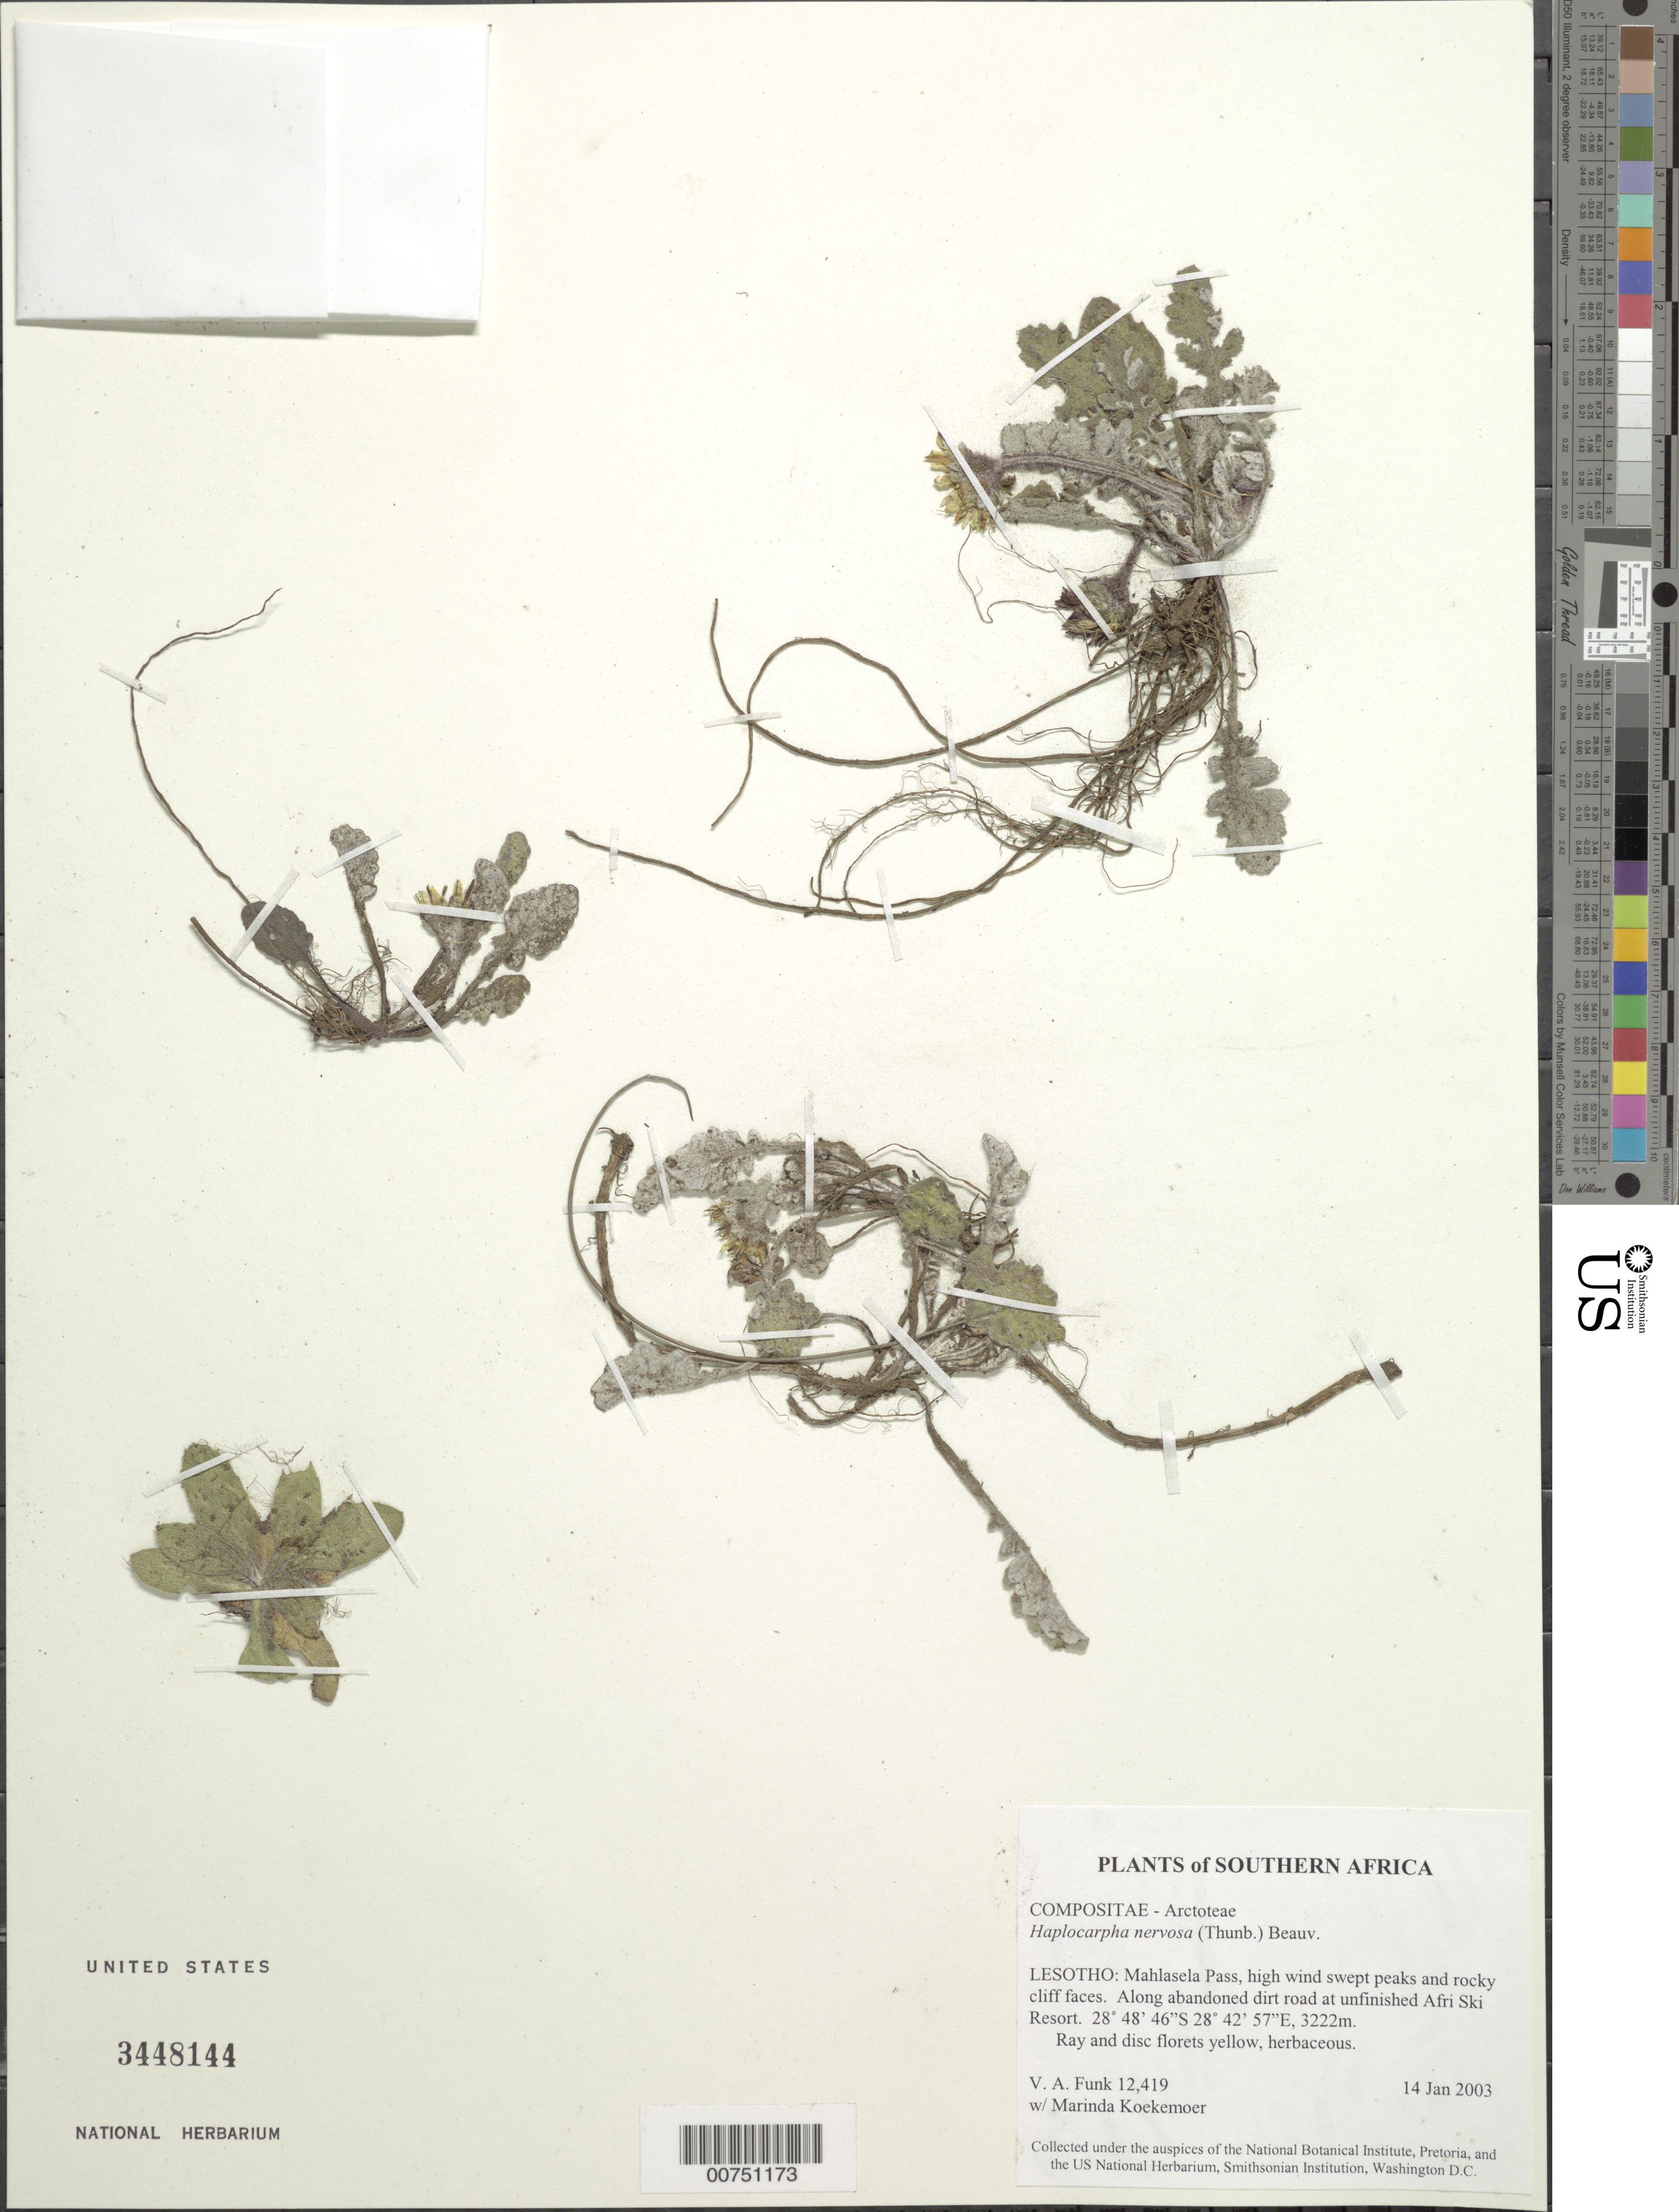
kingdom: Plantae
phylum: Tracheophyta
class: Magnoliopsida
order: Asterales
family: Asteraceae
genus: Haplocarpha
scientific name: Haplocarpha nervosa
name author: (Thunb.) P. Beauv.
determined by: Funk, Vicki A., (BOT), Smithsonian Institution - National Museum of Natural History (UNITED STATES)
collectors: V. Funk & M. Koekemoer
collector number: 12419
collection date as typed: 14 January 2003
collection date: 2003-01-14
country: South Africa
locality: Lesotho: Mahlasela Pass, along abandoned dirt road at unfinished Afri Ski Resort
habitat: High wind swept peaks and rocky cliff faces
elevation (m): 3222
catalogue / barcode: US 3448144